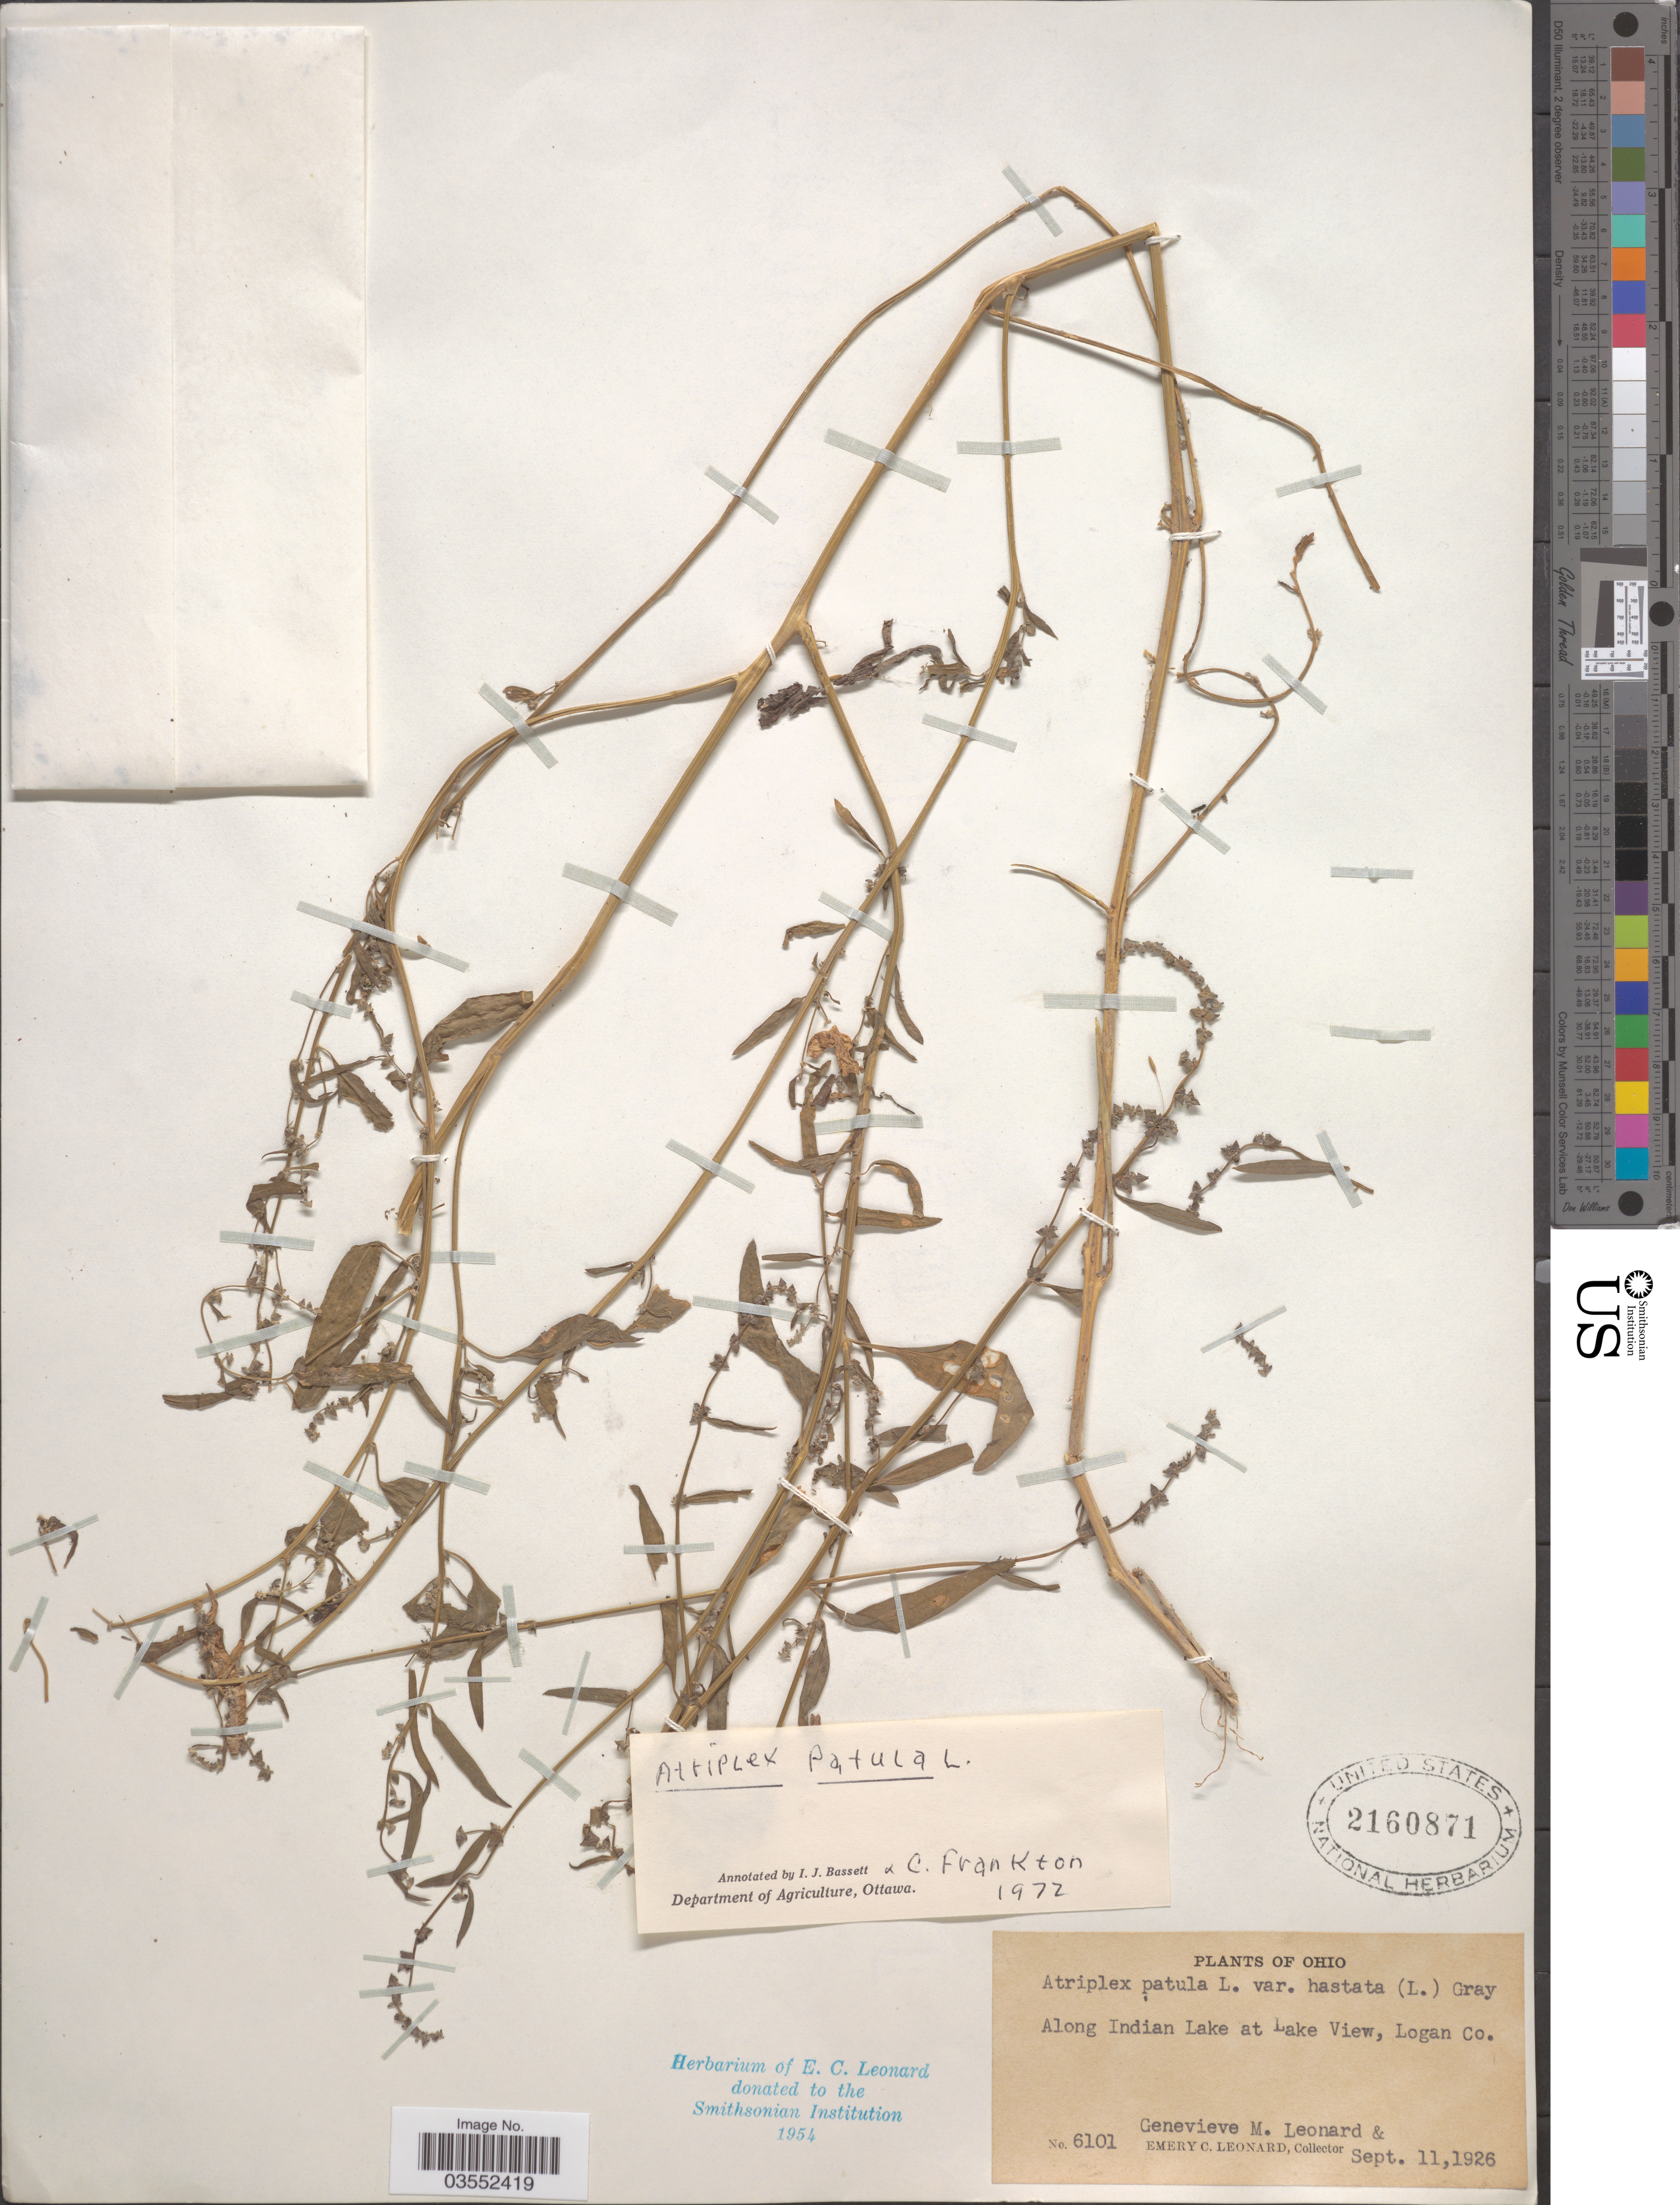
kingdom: Plantae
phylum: Tracheophyta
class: Magnoliopsida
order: Caryophyllales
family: Amaranthaceae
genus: Atriplex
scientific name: Atriplex patula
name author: L.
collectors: G. M. Leonard & E. C. Leonard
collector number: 6101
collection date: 1926-09-11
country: United States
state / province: Ohio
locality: Along Indian Lake at Lake View, Logan Co.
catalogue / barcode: US 2160871